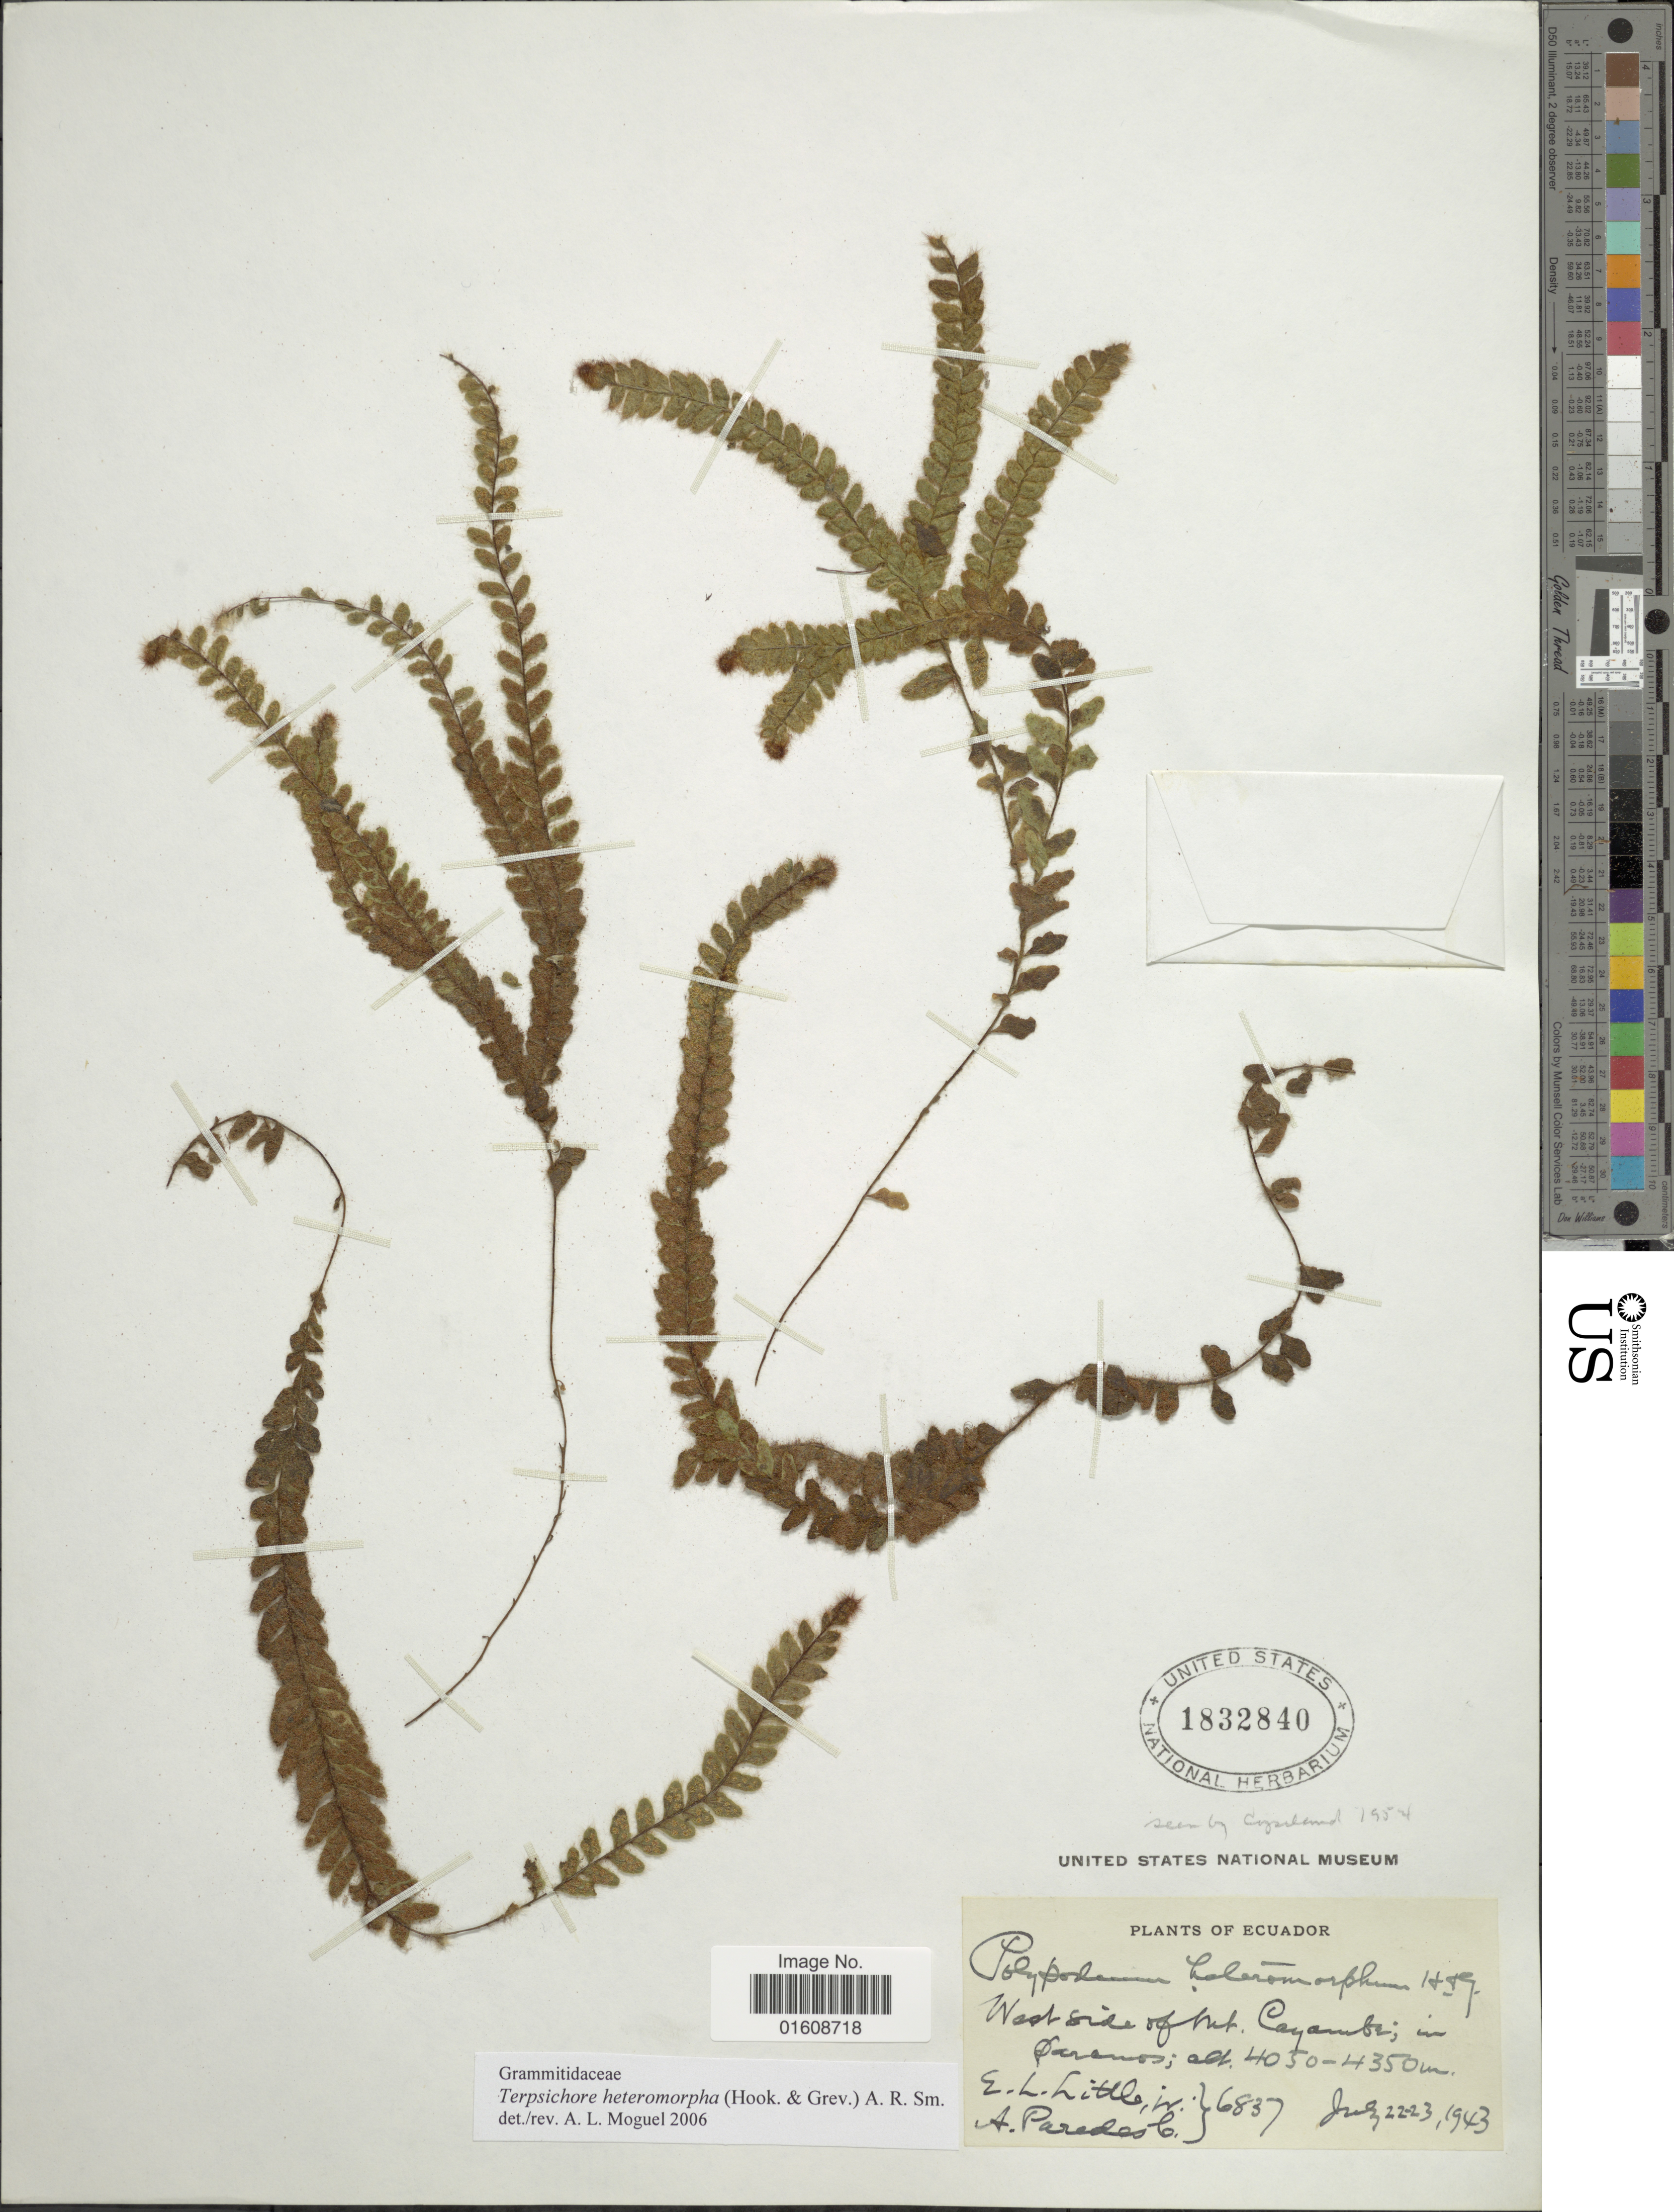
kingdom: Plantae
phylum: Tracheophyta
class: Polypodiopsida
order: Polypodiales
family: Polypodiaceae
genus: Alansmia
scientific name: Alansmia heteromorpha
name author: (Hook. & Grev.) Moguel & M. Kessler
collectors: E. L. Little & A. Paredes C.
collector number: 6837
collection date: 1943-07-22/1943-07-23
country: Ecuador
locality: West side of Mt. Cayambe; in paramos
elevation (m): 4050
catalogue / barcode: US 1832840